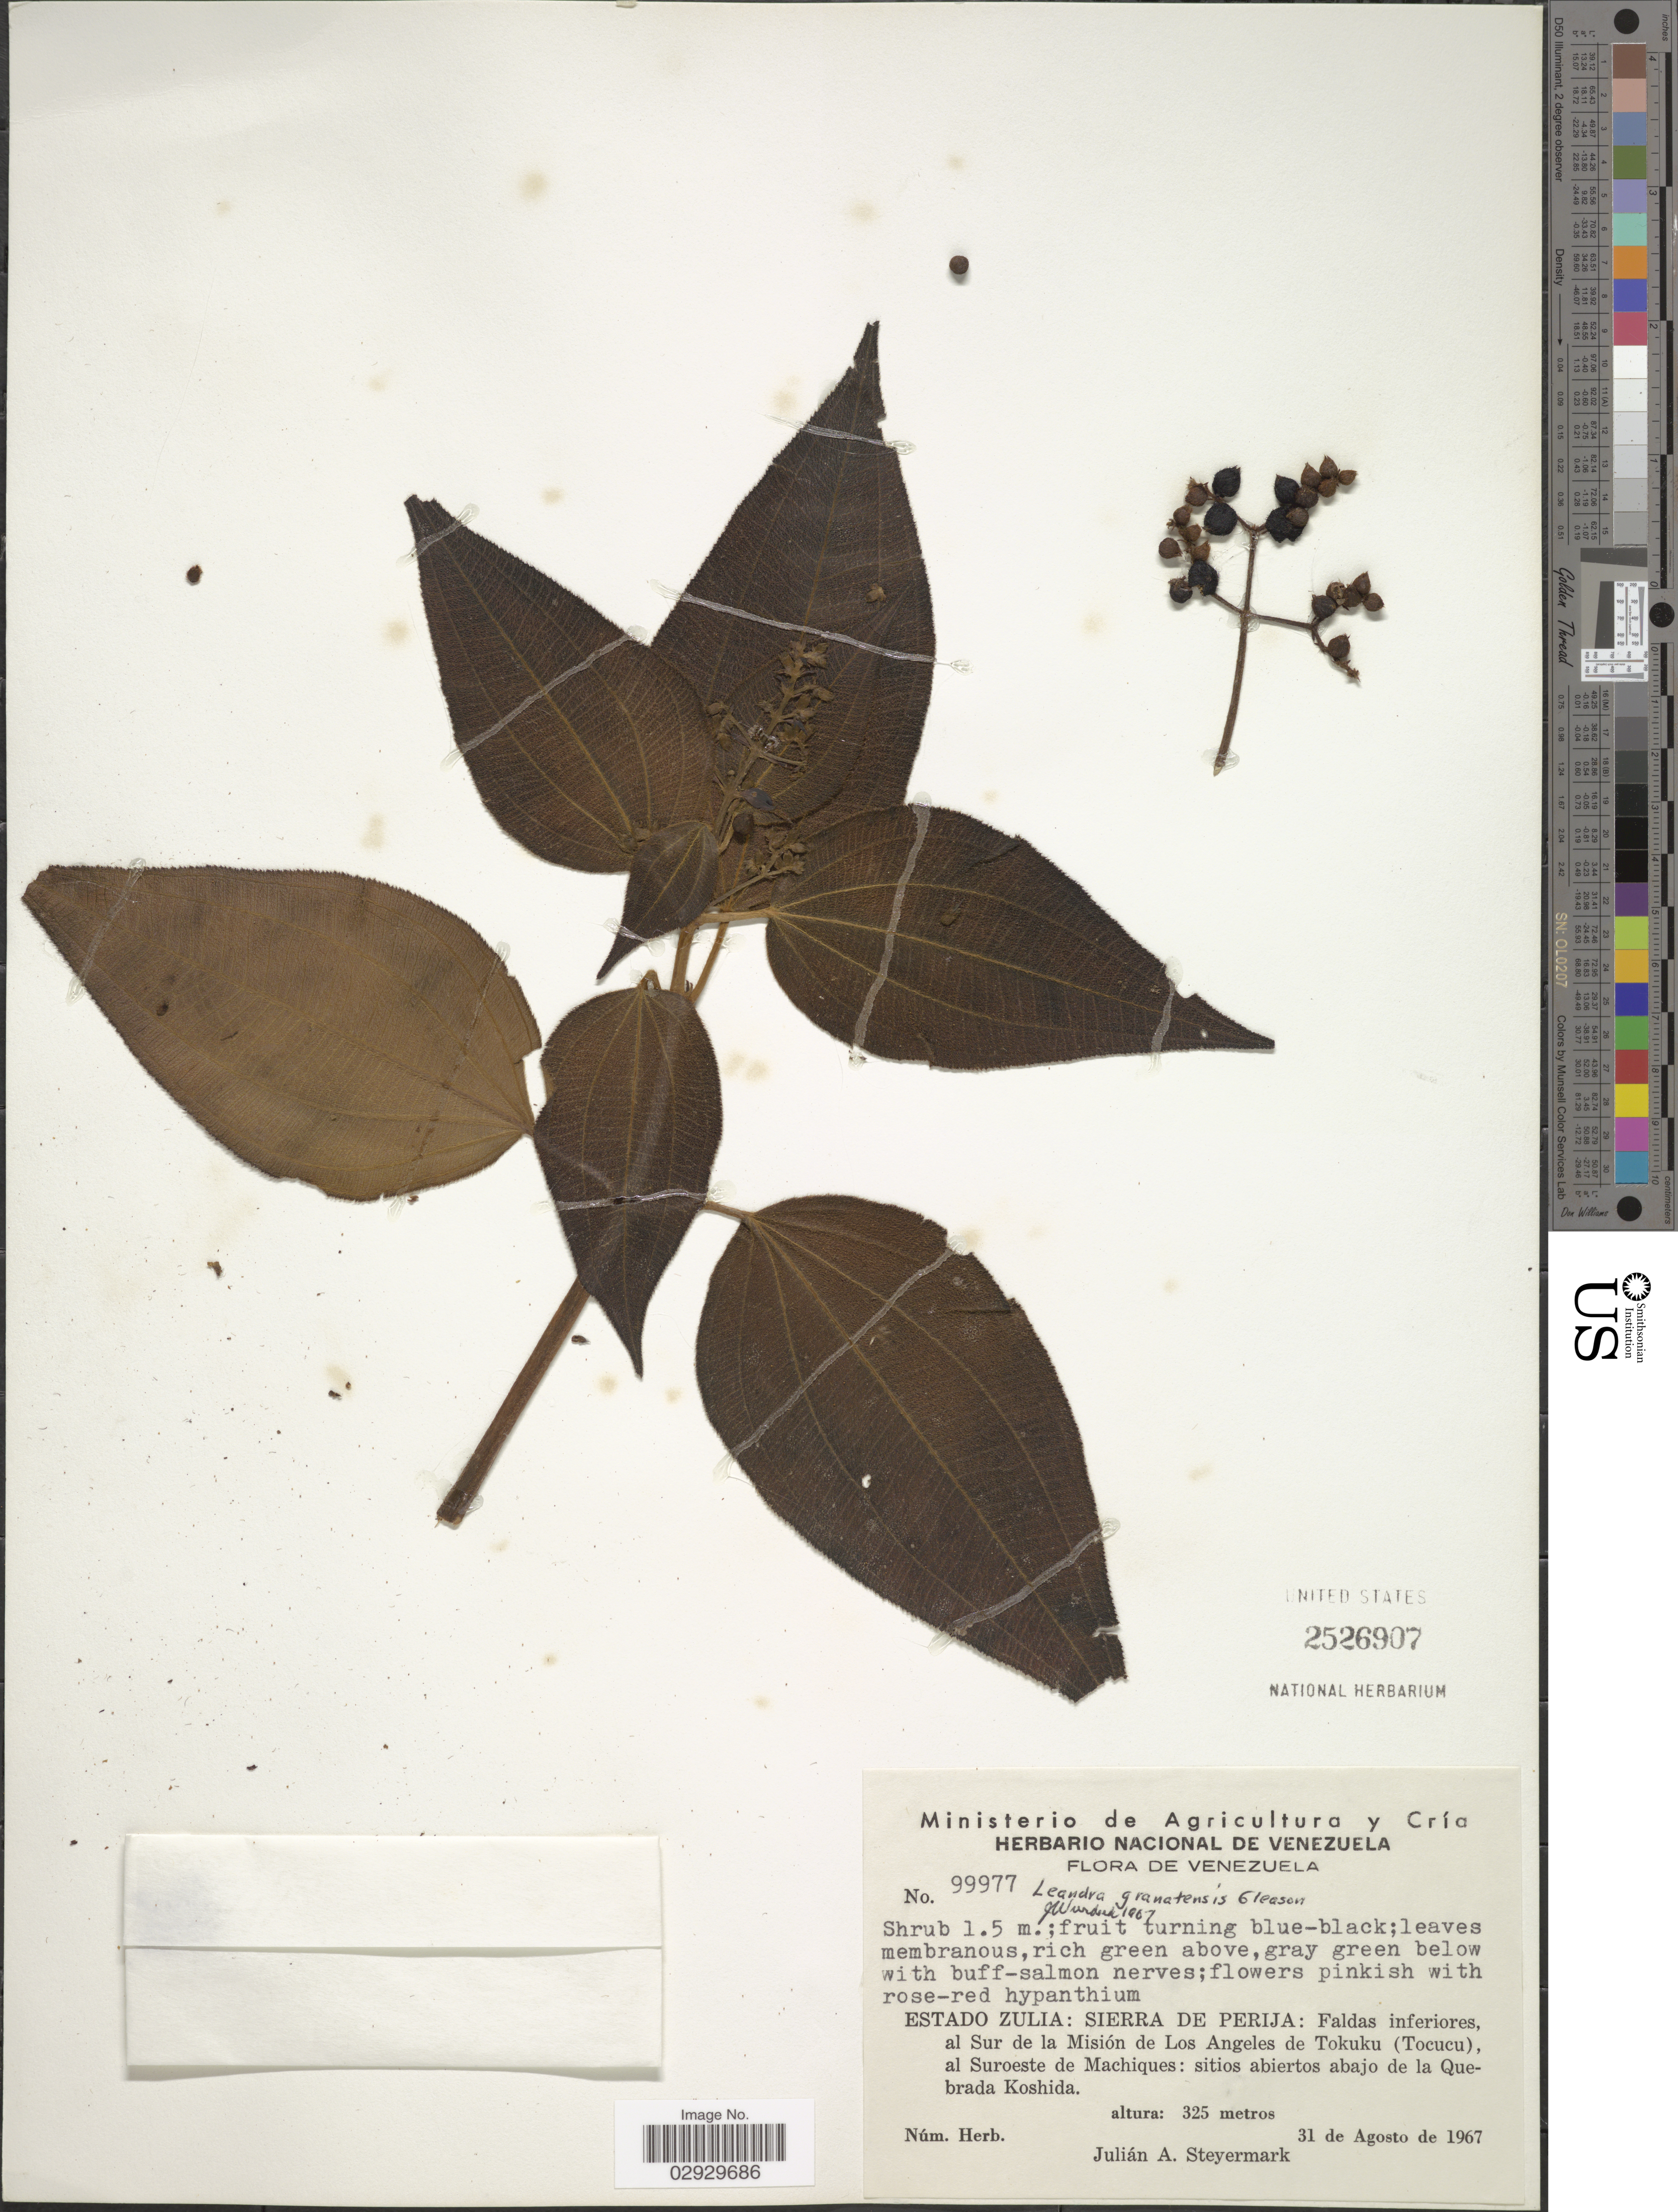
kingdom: Plantae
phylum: Tracheophyta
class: Magnoliopsida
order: Myrtales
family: Melastomataceae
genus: Leandra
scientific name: Leandra granatensis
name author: Gleason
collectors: J. Steyermark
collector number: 99977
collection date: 1967-08-31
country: Venezuela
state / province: Zulia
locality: Sierra de Perija: Faldas inferiores al Sur de la Misión de Los Angeles de Tokuku (Tocucu), al Suroeste de Machiques: sitios abiertos abajo de la Quebrada Koshida.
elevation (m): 325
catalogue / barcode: US 2526907